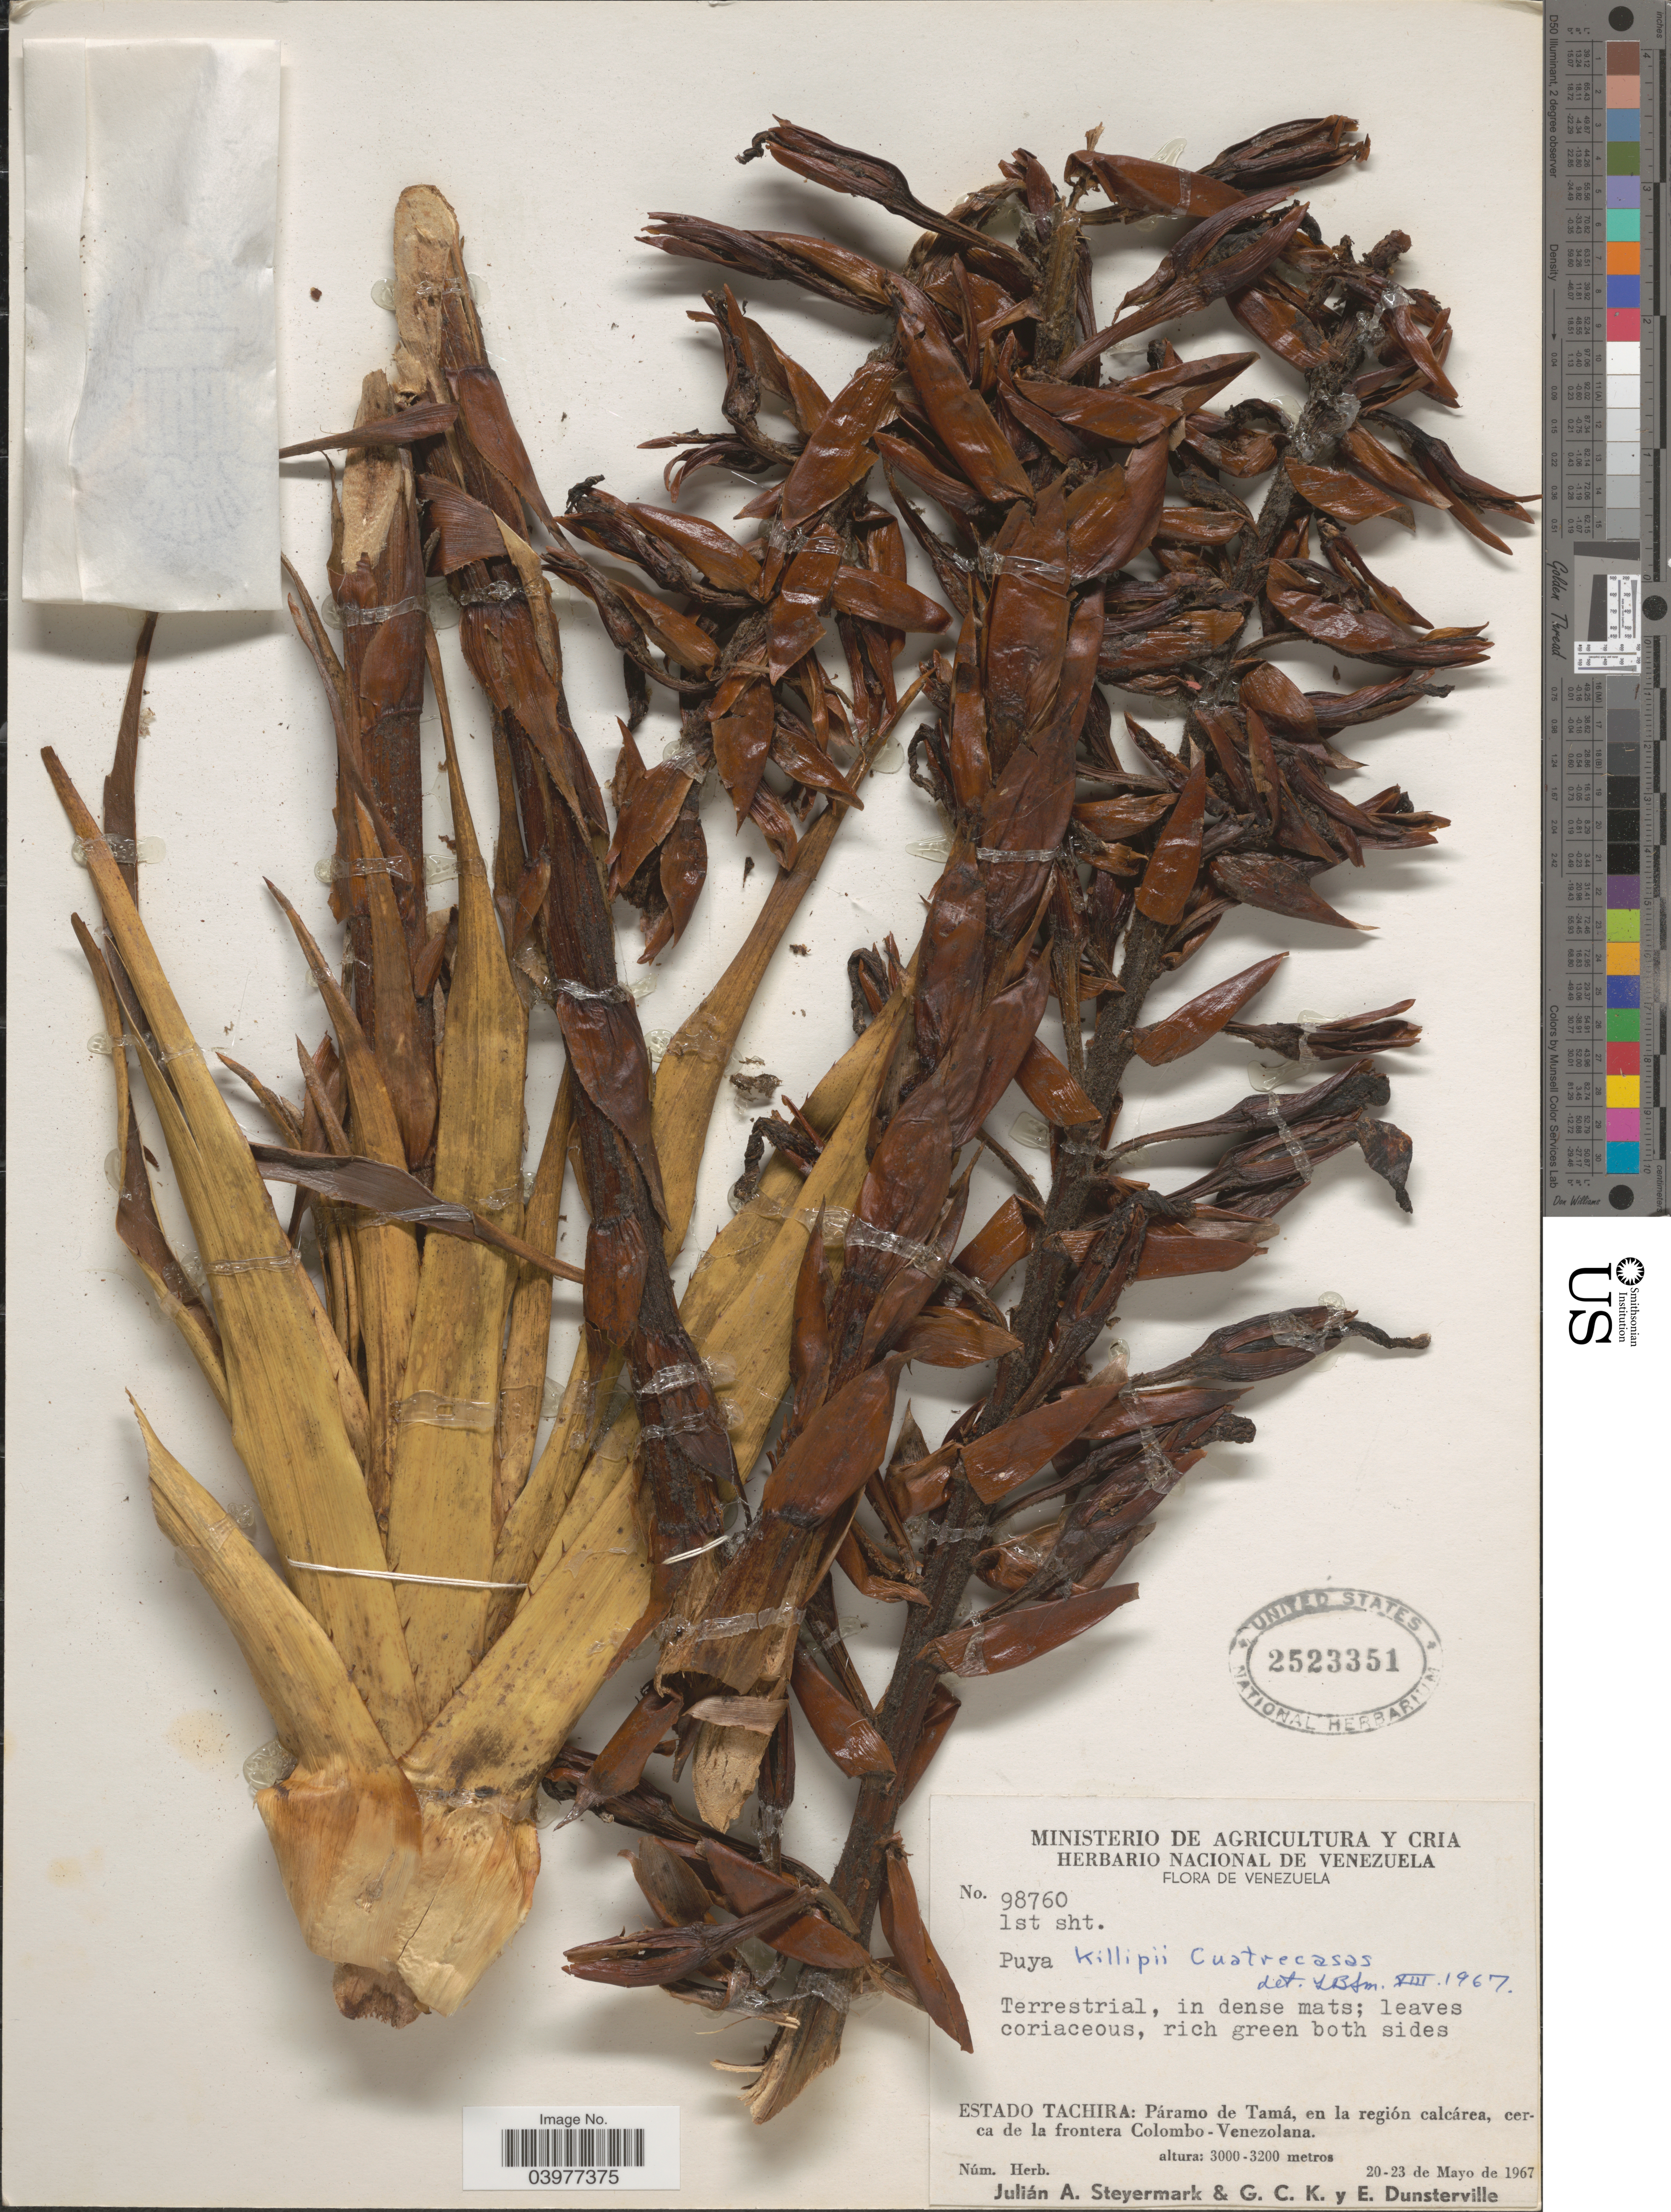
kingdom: Plantae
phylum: Tracheophyta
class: Liliopsida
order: Poales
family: Bromeliaceae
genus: Puya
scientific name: Puya killipii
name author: Cuatrec.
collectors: J. Steyermark, G. C. K. Dunsterville & E. Dunsterville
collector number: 98760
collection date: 1967-05-20/1967-05-23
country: Venezuela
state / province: Tachira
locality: Páramo de Tamá, en la región calcárea, cerca de la frontera Colombo-Venezolana.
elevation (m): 3000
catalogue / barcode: US 2523351